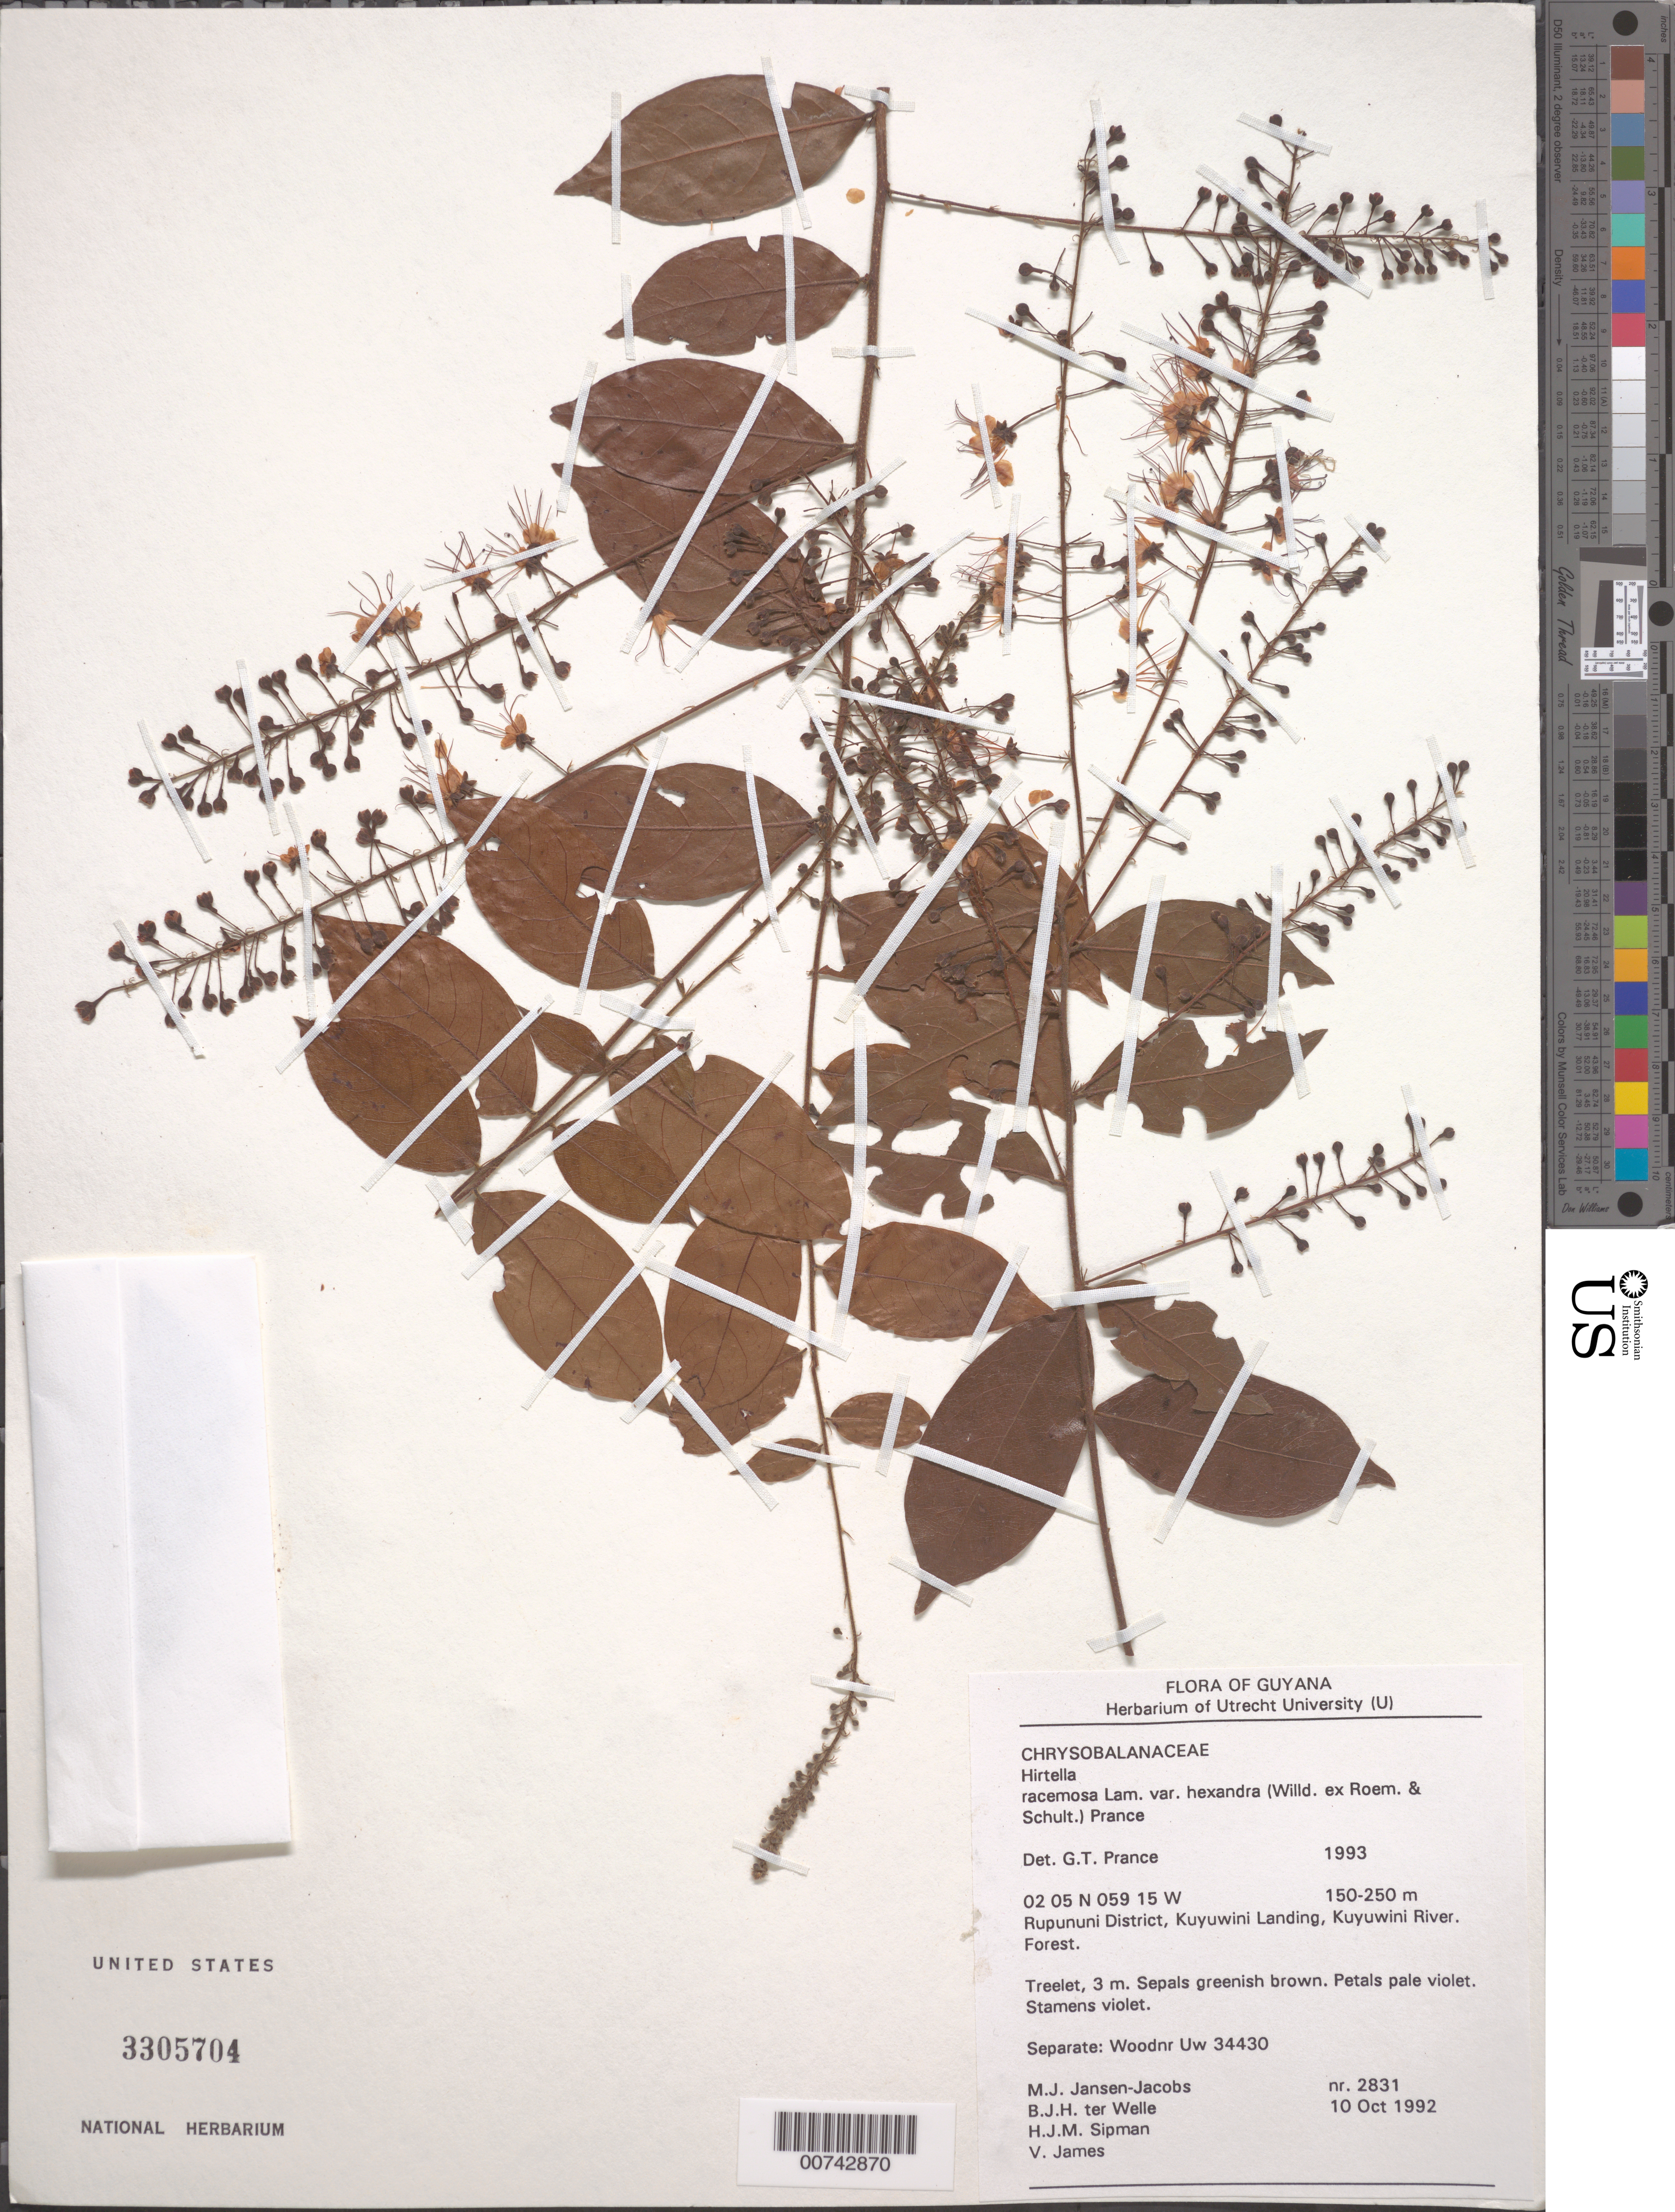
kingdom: Plantae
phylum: Tracheophyta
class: Magnoliopsida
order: Malpighiales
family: Chrysobalanaceae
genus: Hirtella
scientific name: Hirtella racemosa var. hexandra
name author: (Willd. ex Roem. & Schult.) Prance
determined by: Prance, G. T.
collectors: M. J. Jansen-Jacobs, B. Welle, H. J. M. Sipman & V. James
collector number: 2831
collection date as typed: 10-Oct-92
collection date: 1992-10-10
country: Guyana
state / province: U. Takutu-U. Essequibo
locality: Kuyuwini Landing, Kuyuwini River, Rupununi District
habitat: Forest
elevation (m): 150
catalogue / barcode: US 3305704